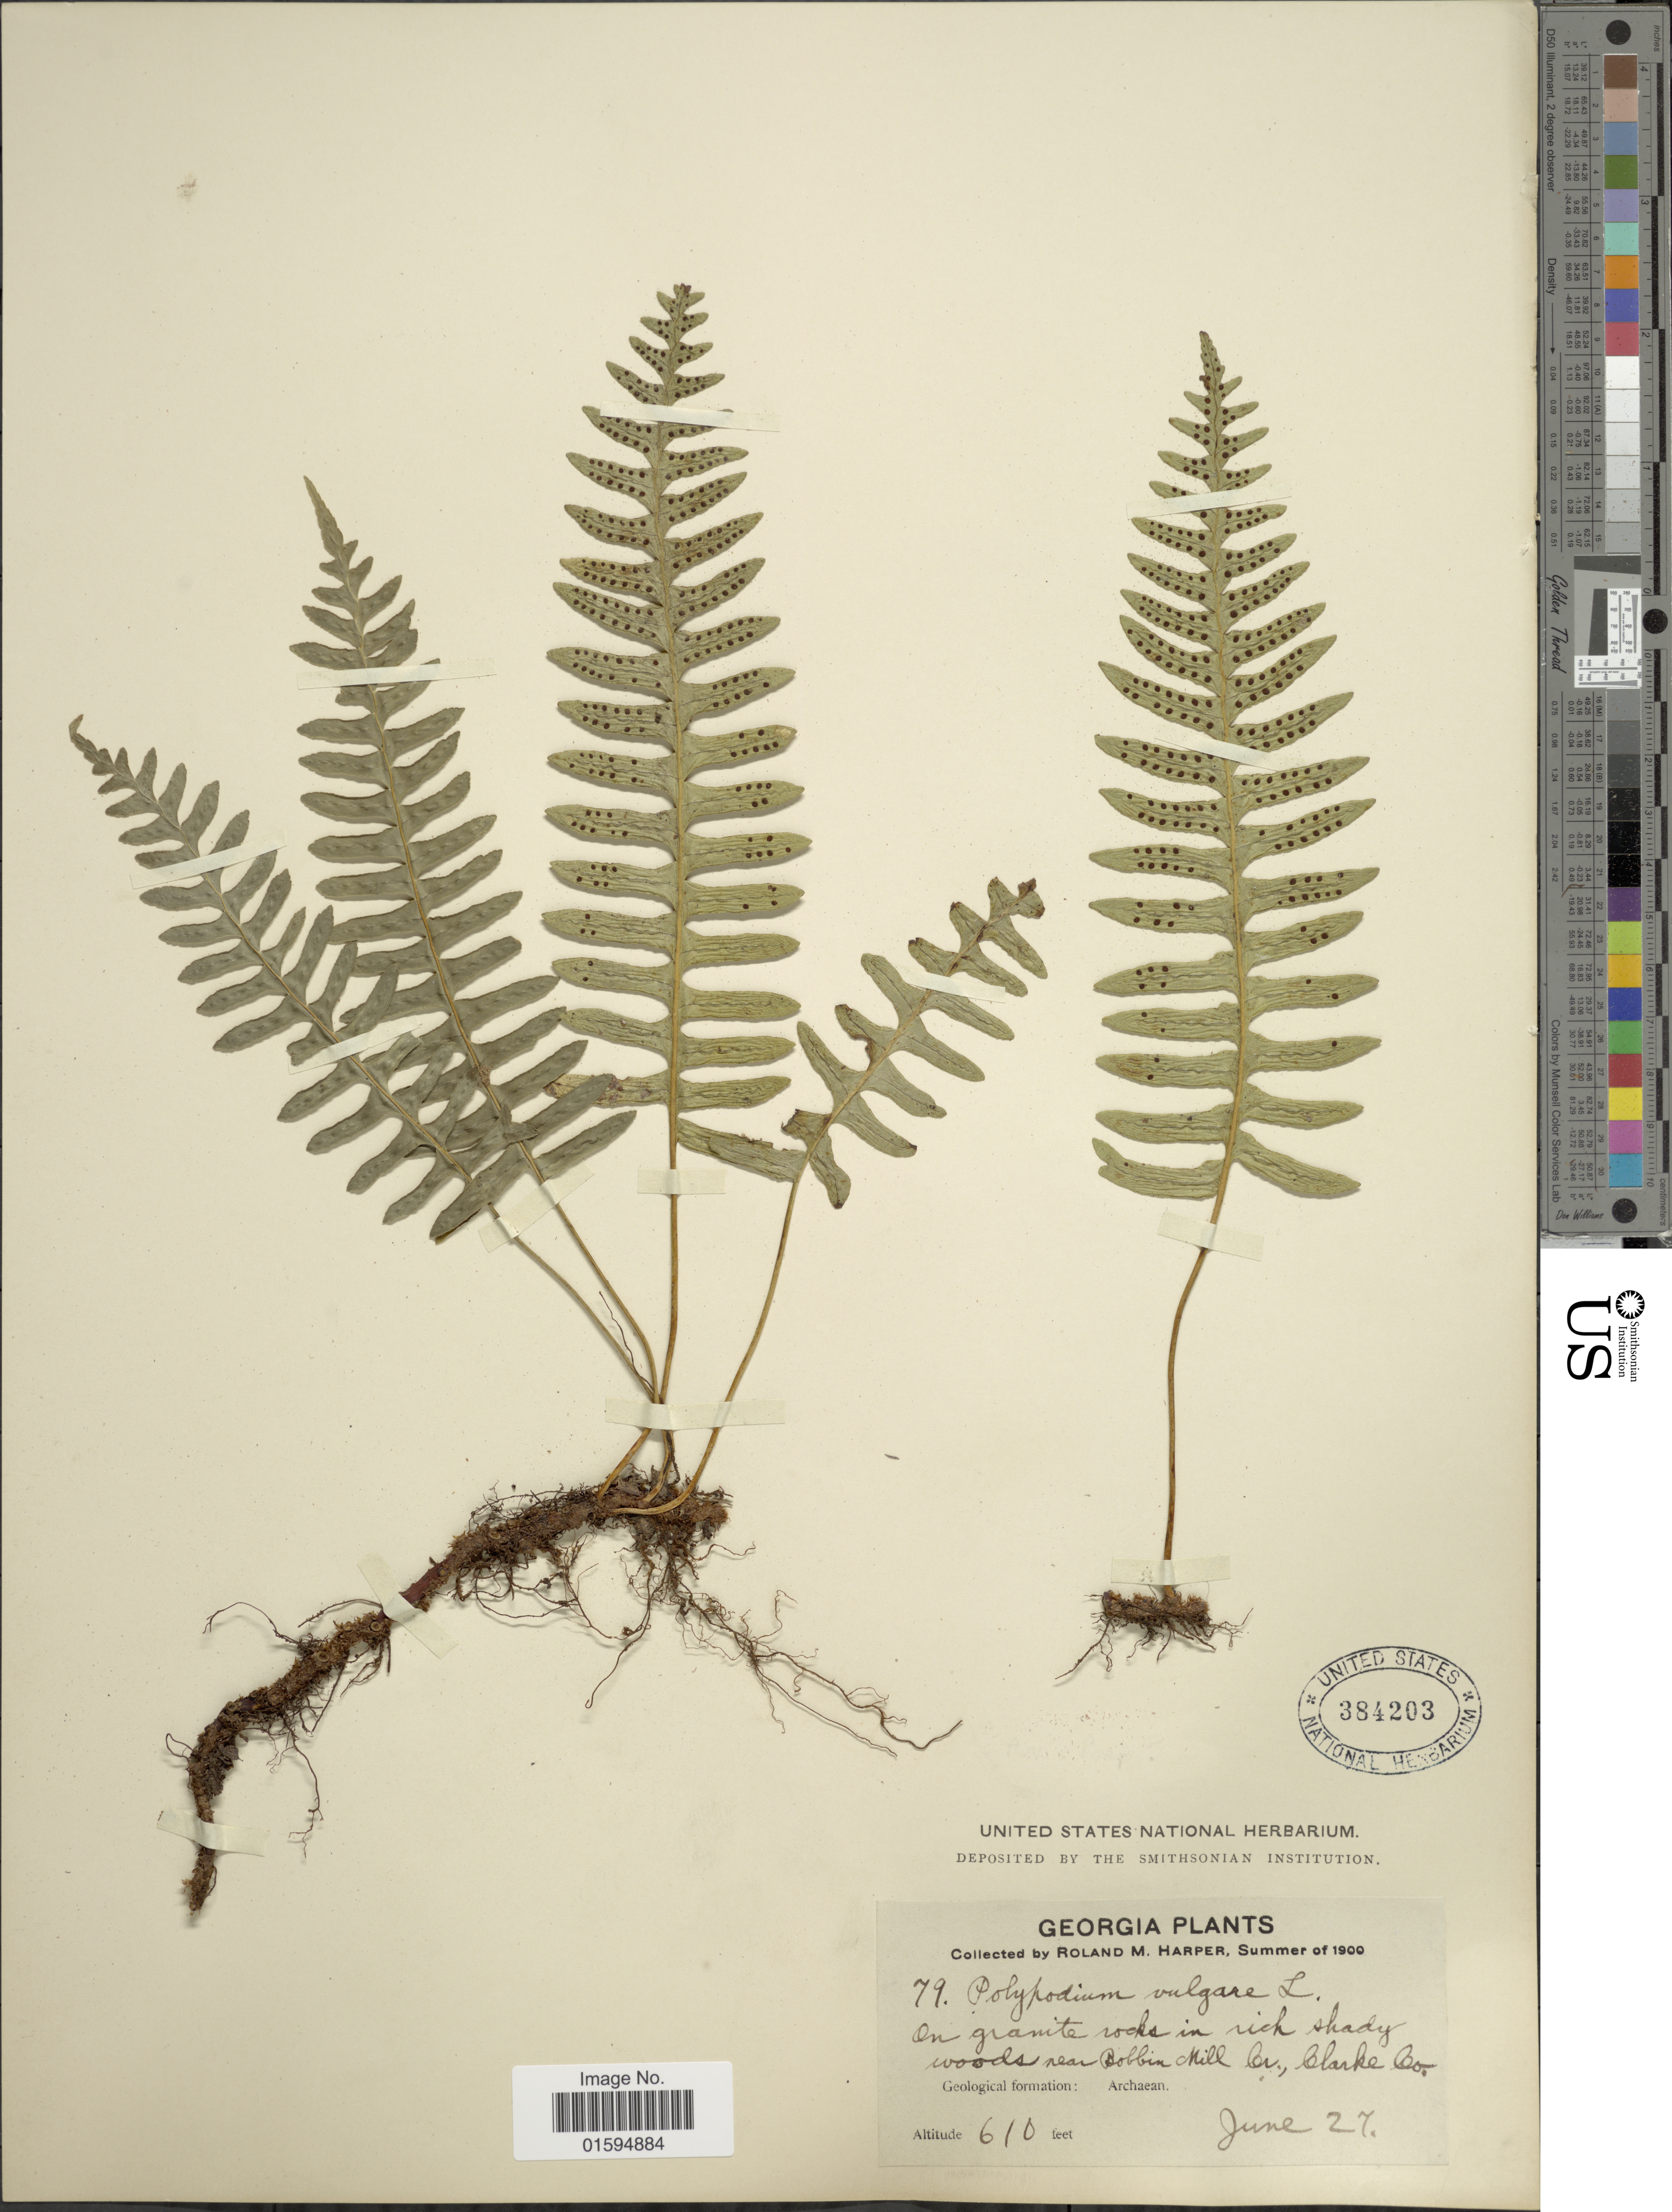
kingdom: Plantae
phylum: Tracheophyta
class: Polypodiopsida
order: Polypodiales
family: Polypodiaceae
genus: Polypodium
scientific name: Polypodium virginianum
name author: L.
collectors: R. M. Harper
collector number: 79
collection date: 1900-06-27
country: United States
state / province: Georgia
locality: On Granite rocks in rich shady wood near Robbin Mill, lb. Blarke Co.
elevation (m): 186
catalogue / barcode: US 384203